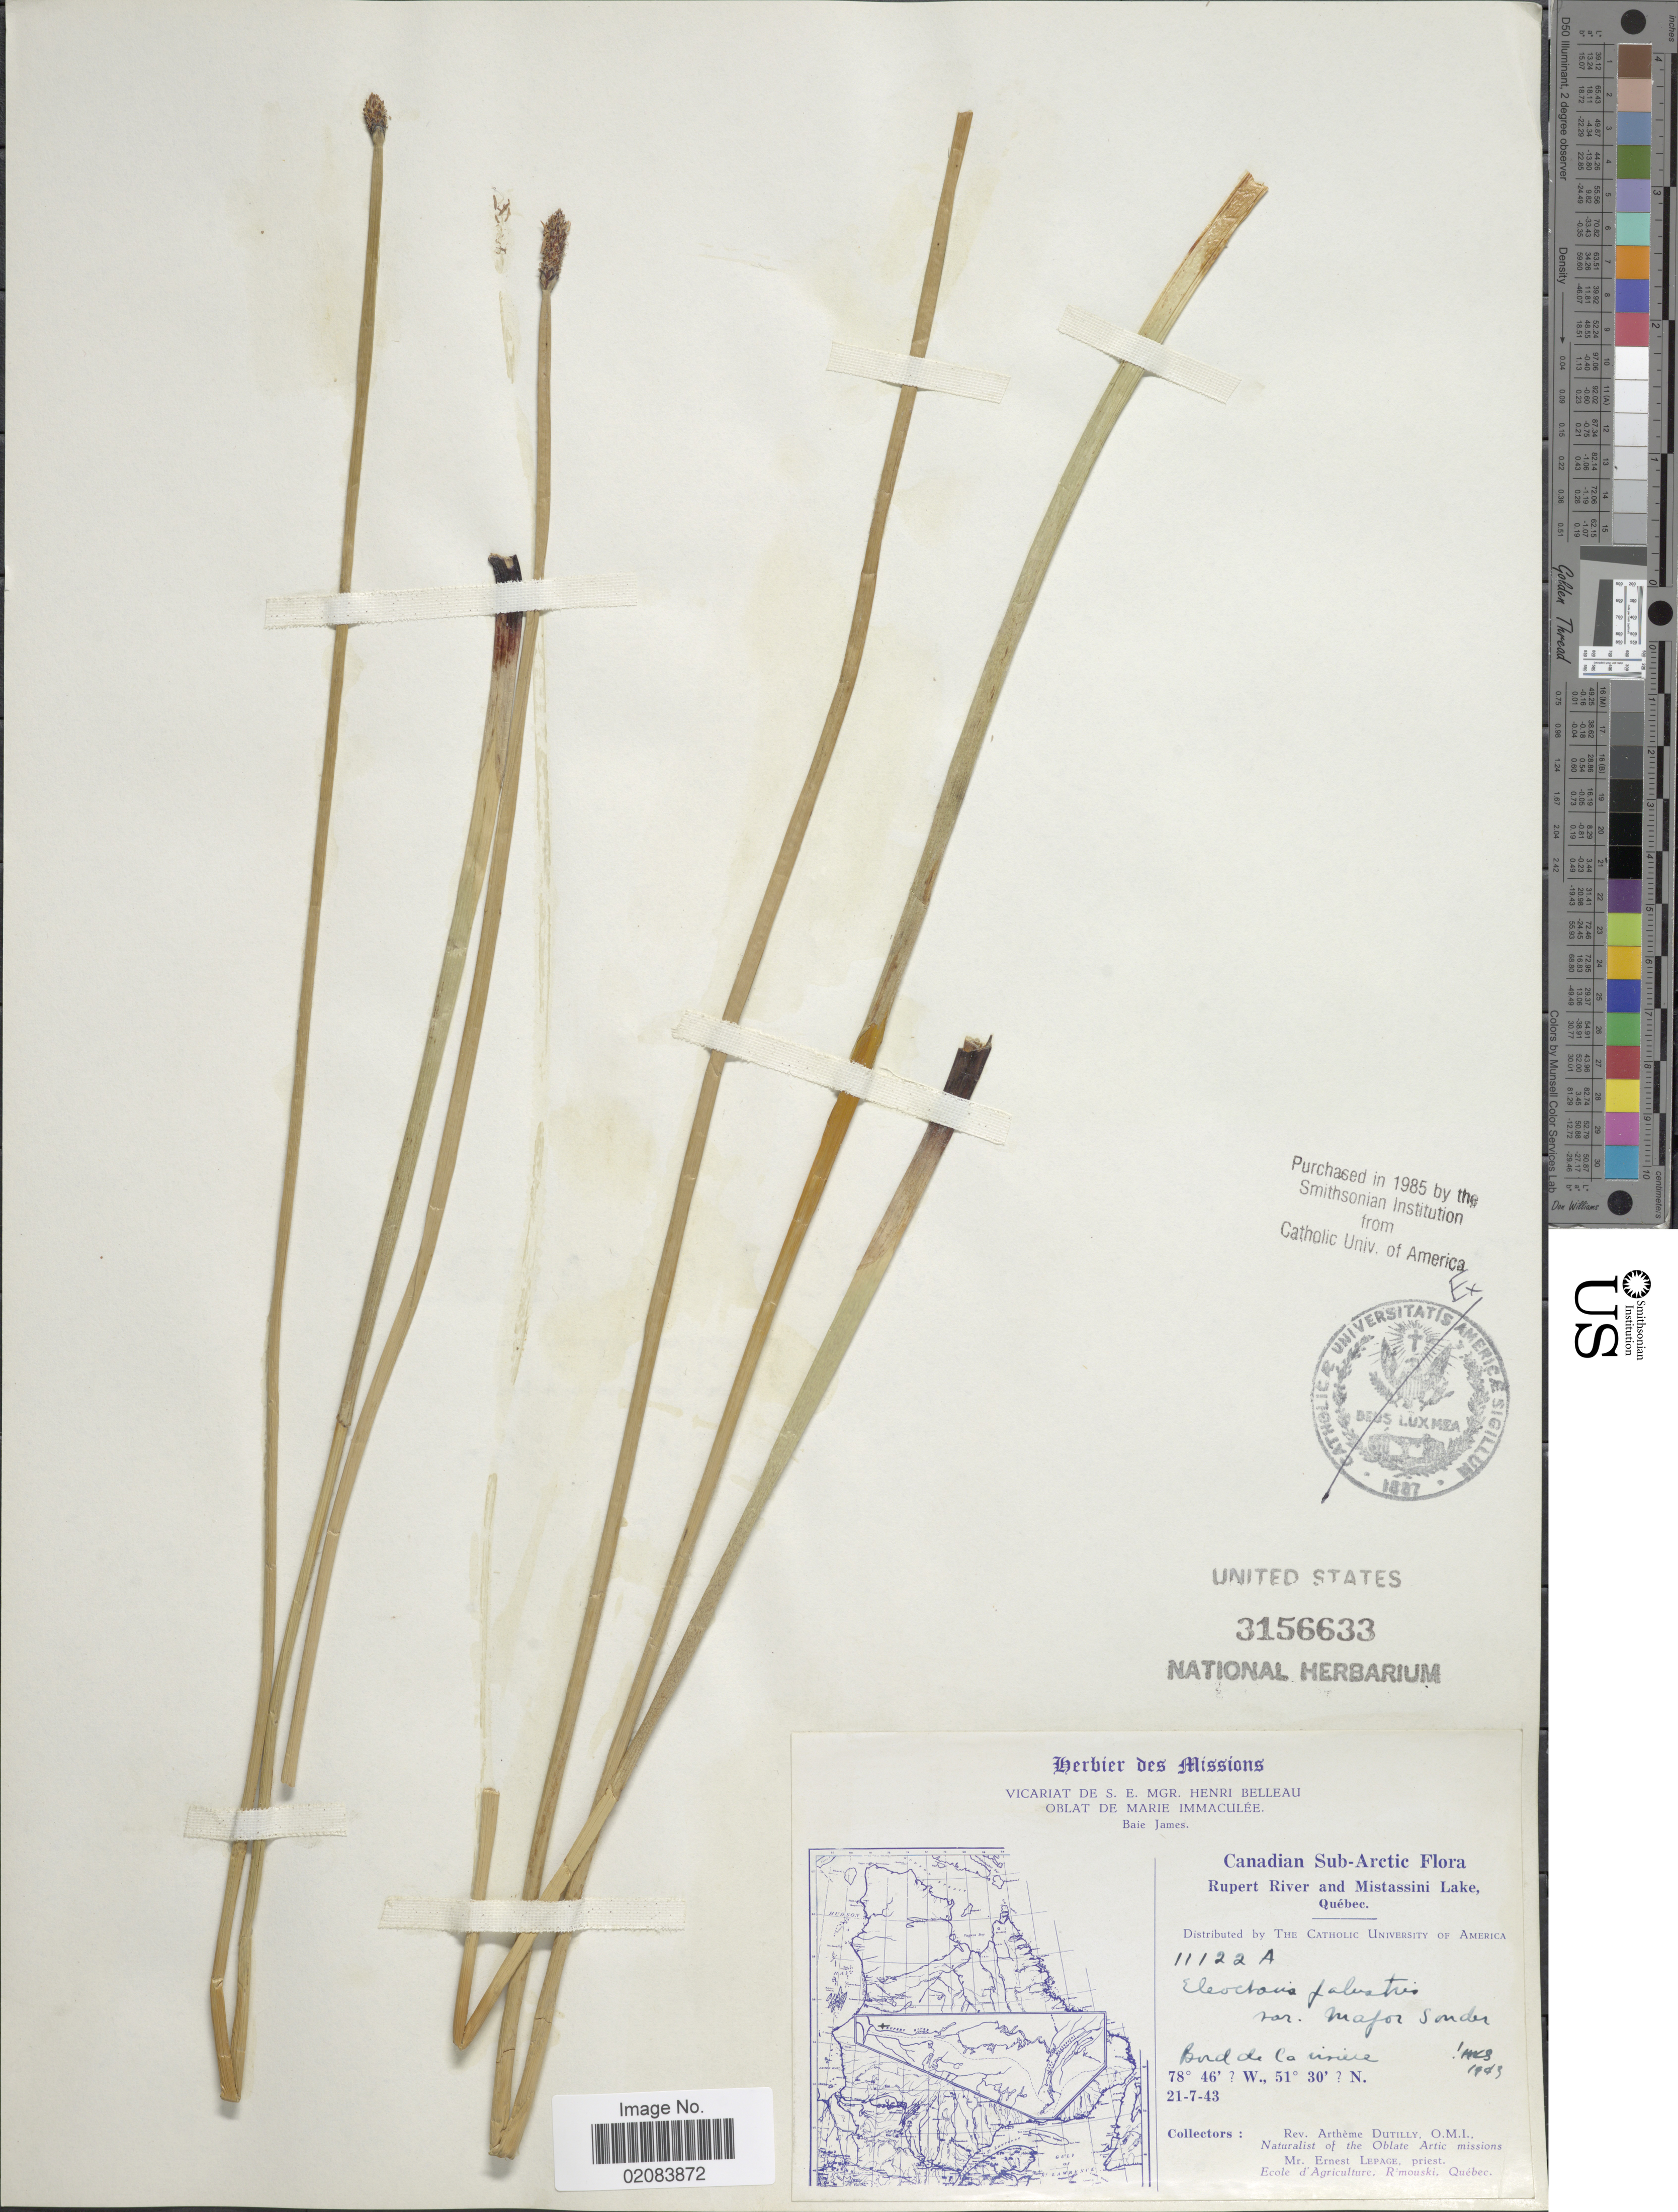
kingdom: Plantae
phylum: Tracheophyta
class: Liliopsida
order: Poales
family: Cyperaceae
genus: Eleocharis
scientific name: Eleocharis palustris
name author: (L.) Roem. & Schult.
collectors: A. Dutilly & E. Lepage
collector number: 11122A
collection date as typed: Transcribed d/m/y: 21/7/43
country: Canada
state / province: Quebec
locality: Canadian Sub-Arctic. Rupert River and Mistassini Lake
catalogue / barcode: US 3156633